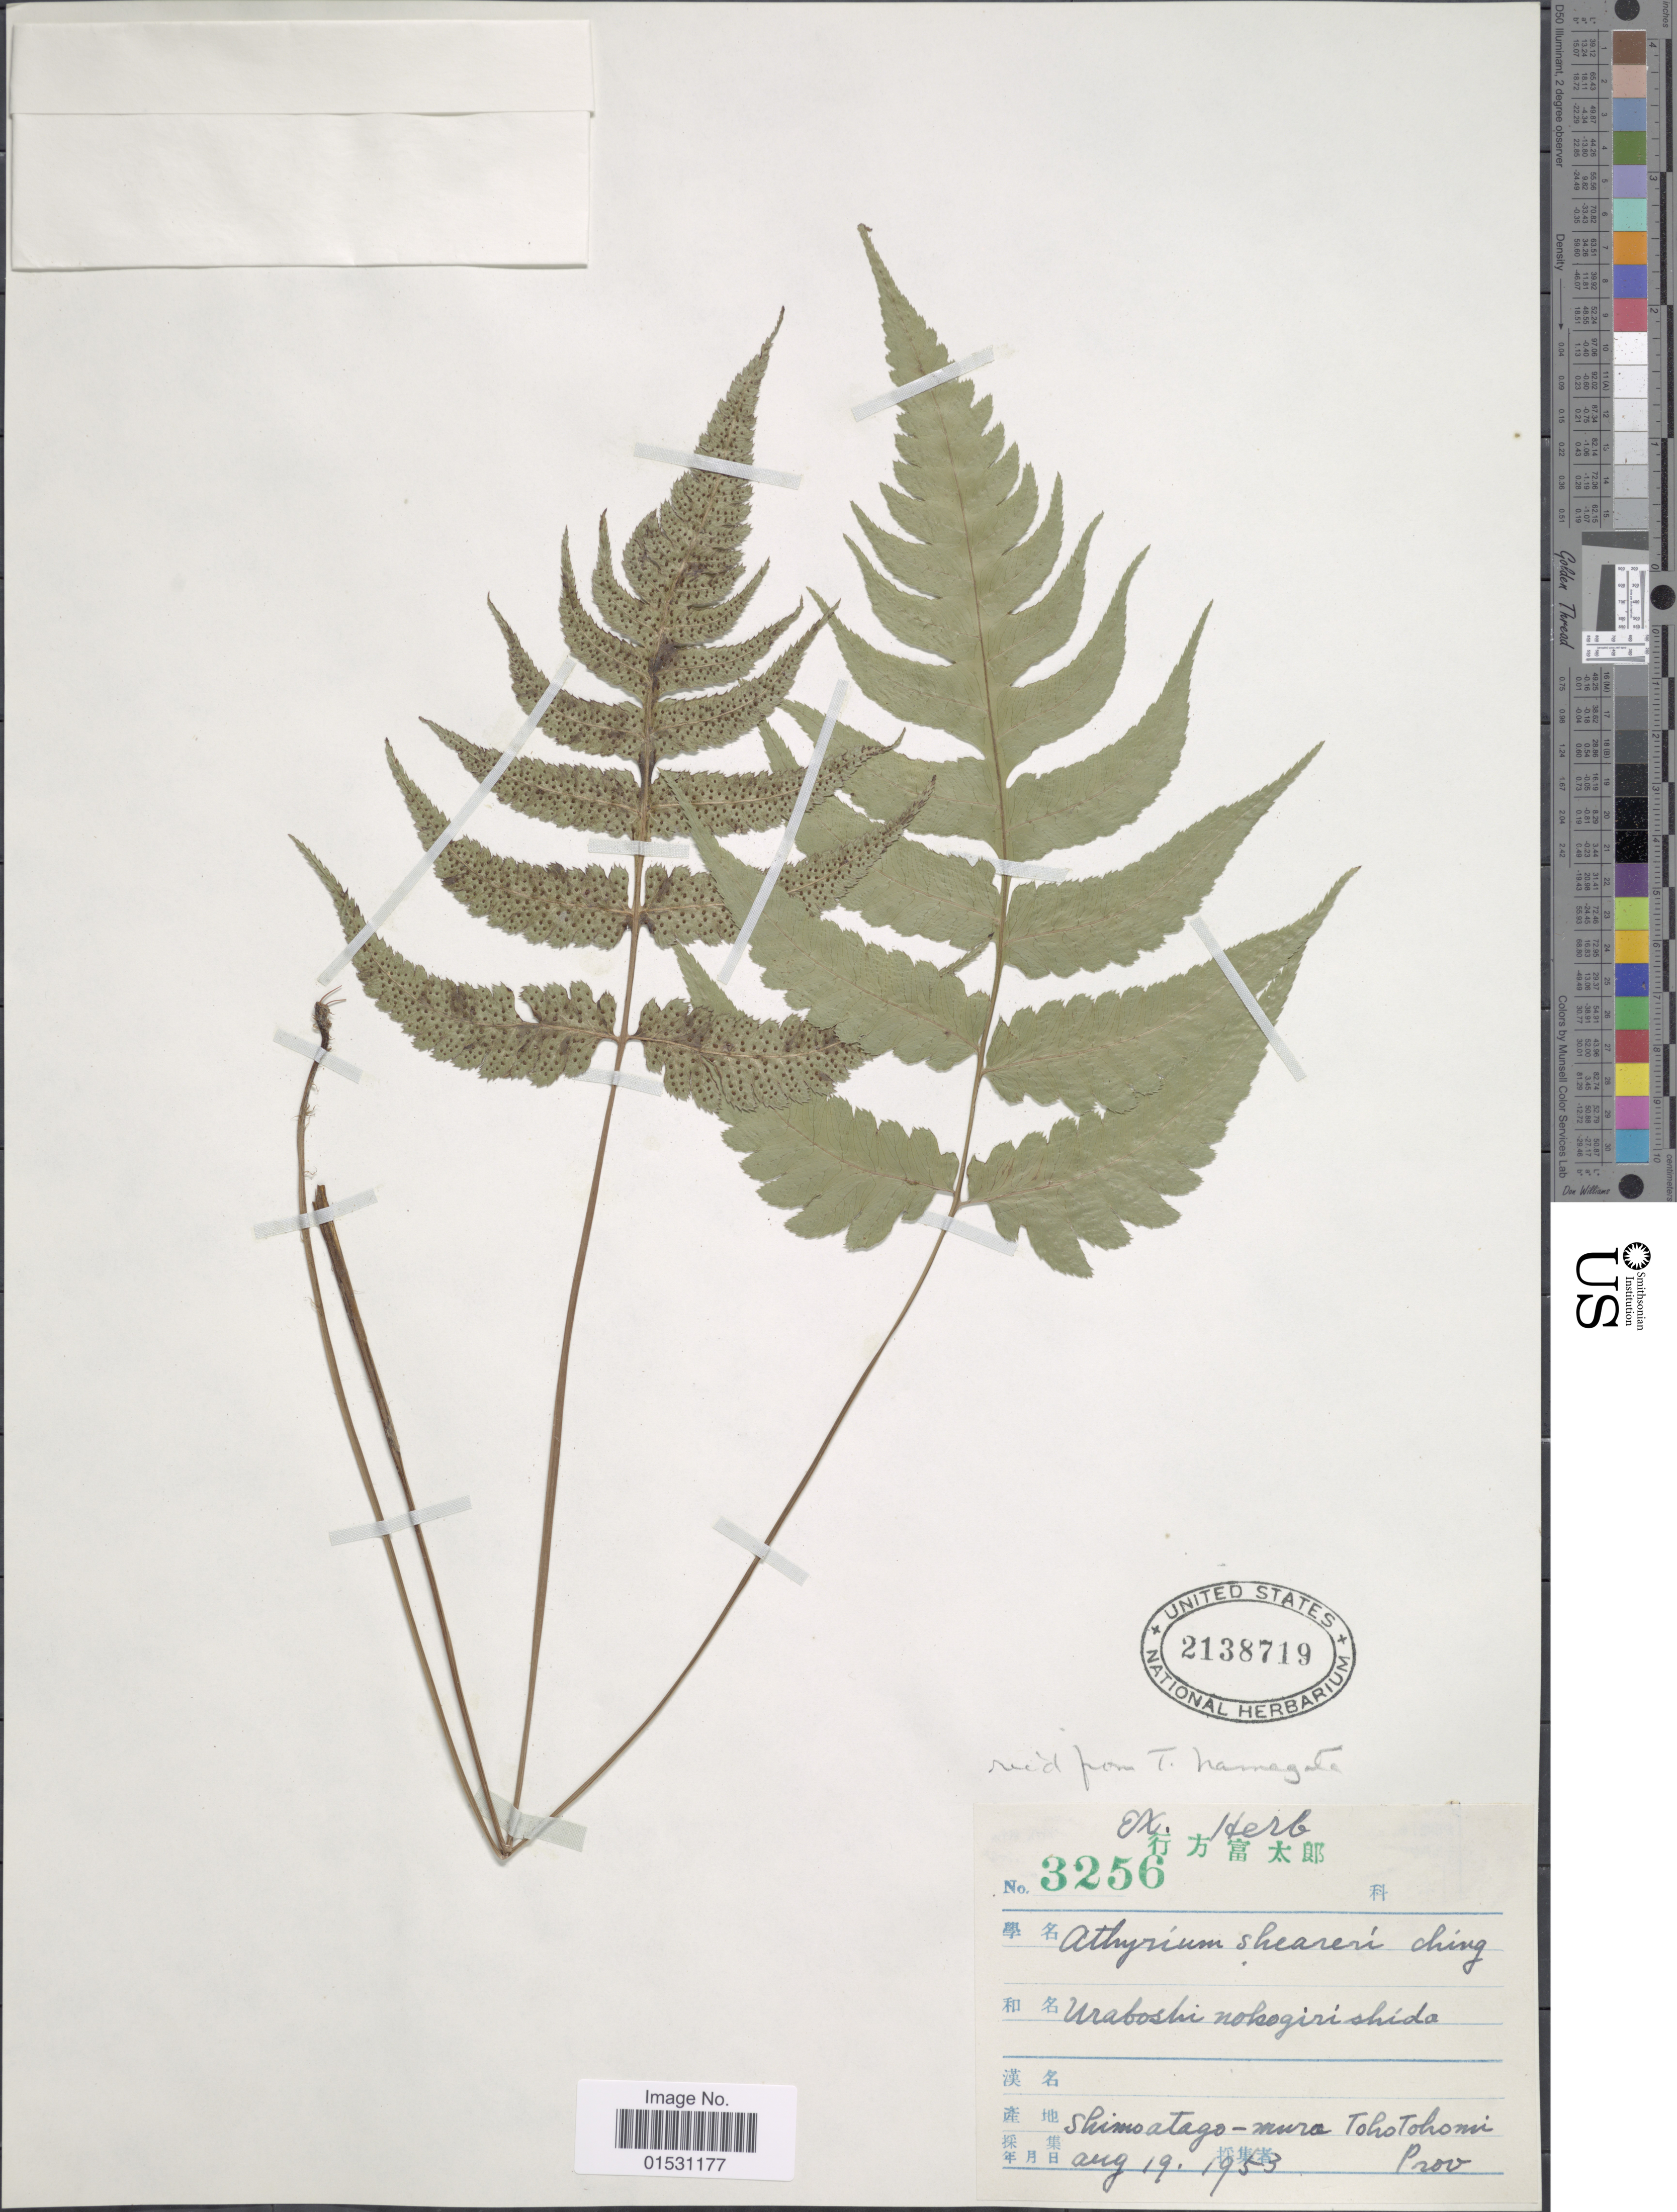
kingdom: Plantae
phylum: Tracheophyta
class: Polypodiopsida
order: Polypodiales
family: Athyriaceae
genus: Athyrium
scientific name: Athyrium sheareri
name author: (Baker)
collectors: ex herb. X.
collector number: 3256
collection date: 1953-08-19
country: Japan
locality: Shimoatago-mura TohoTohomi Prov.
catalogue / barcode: US 2138719